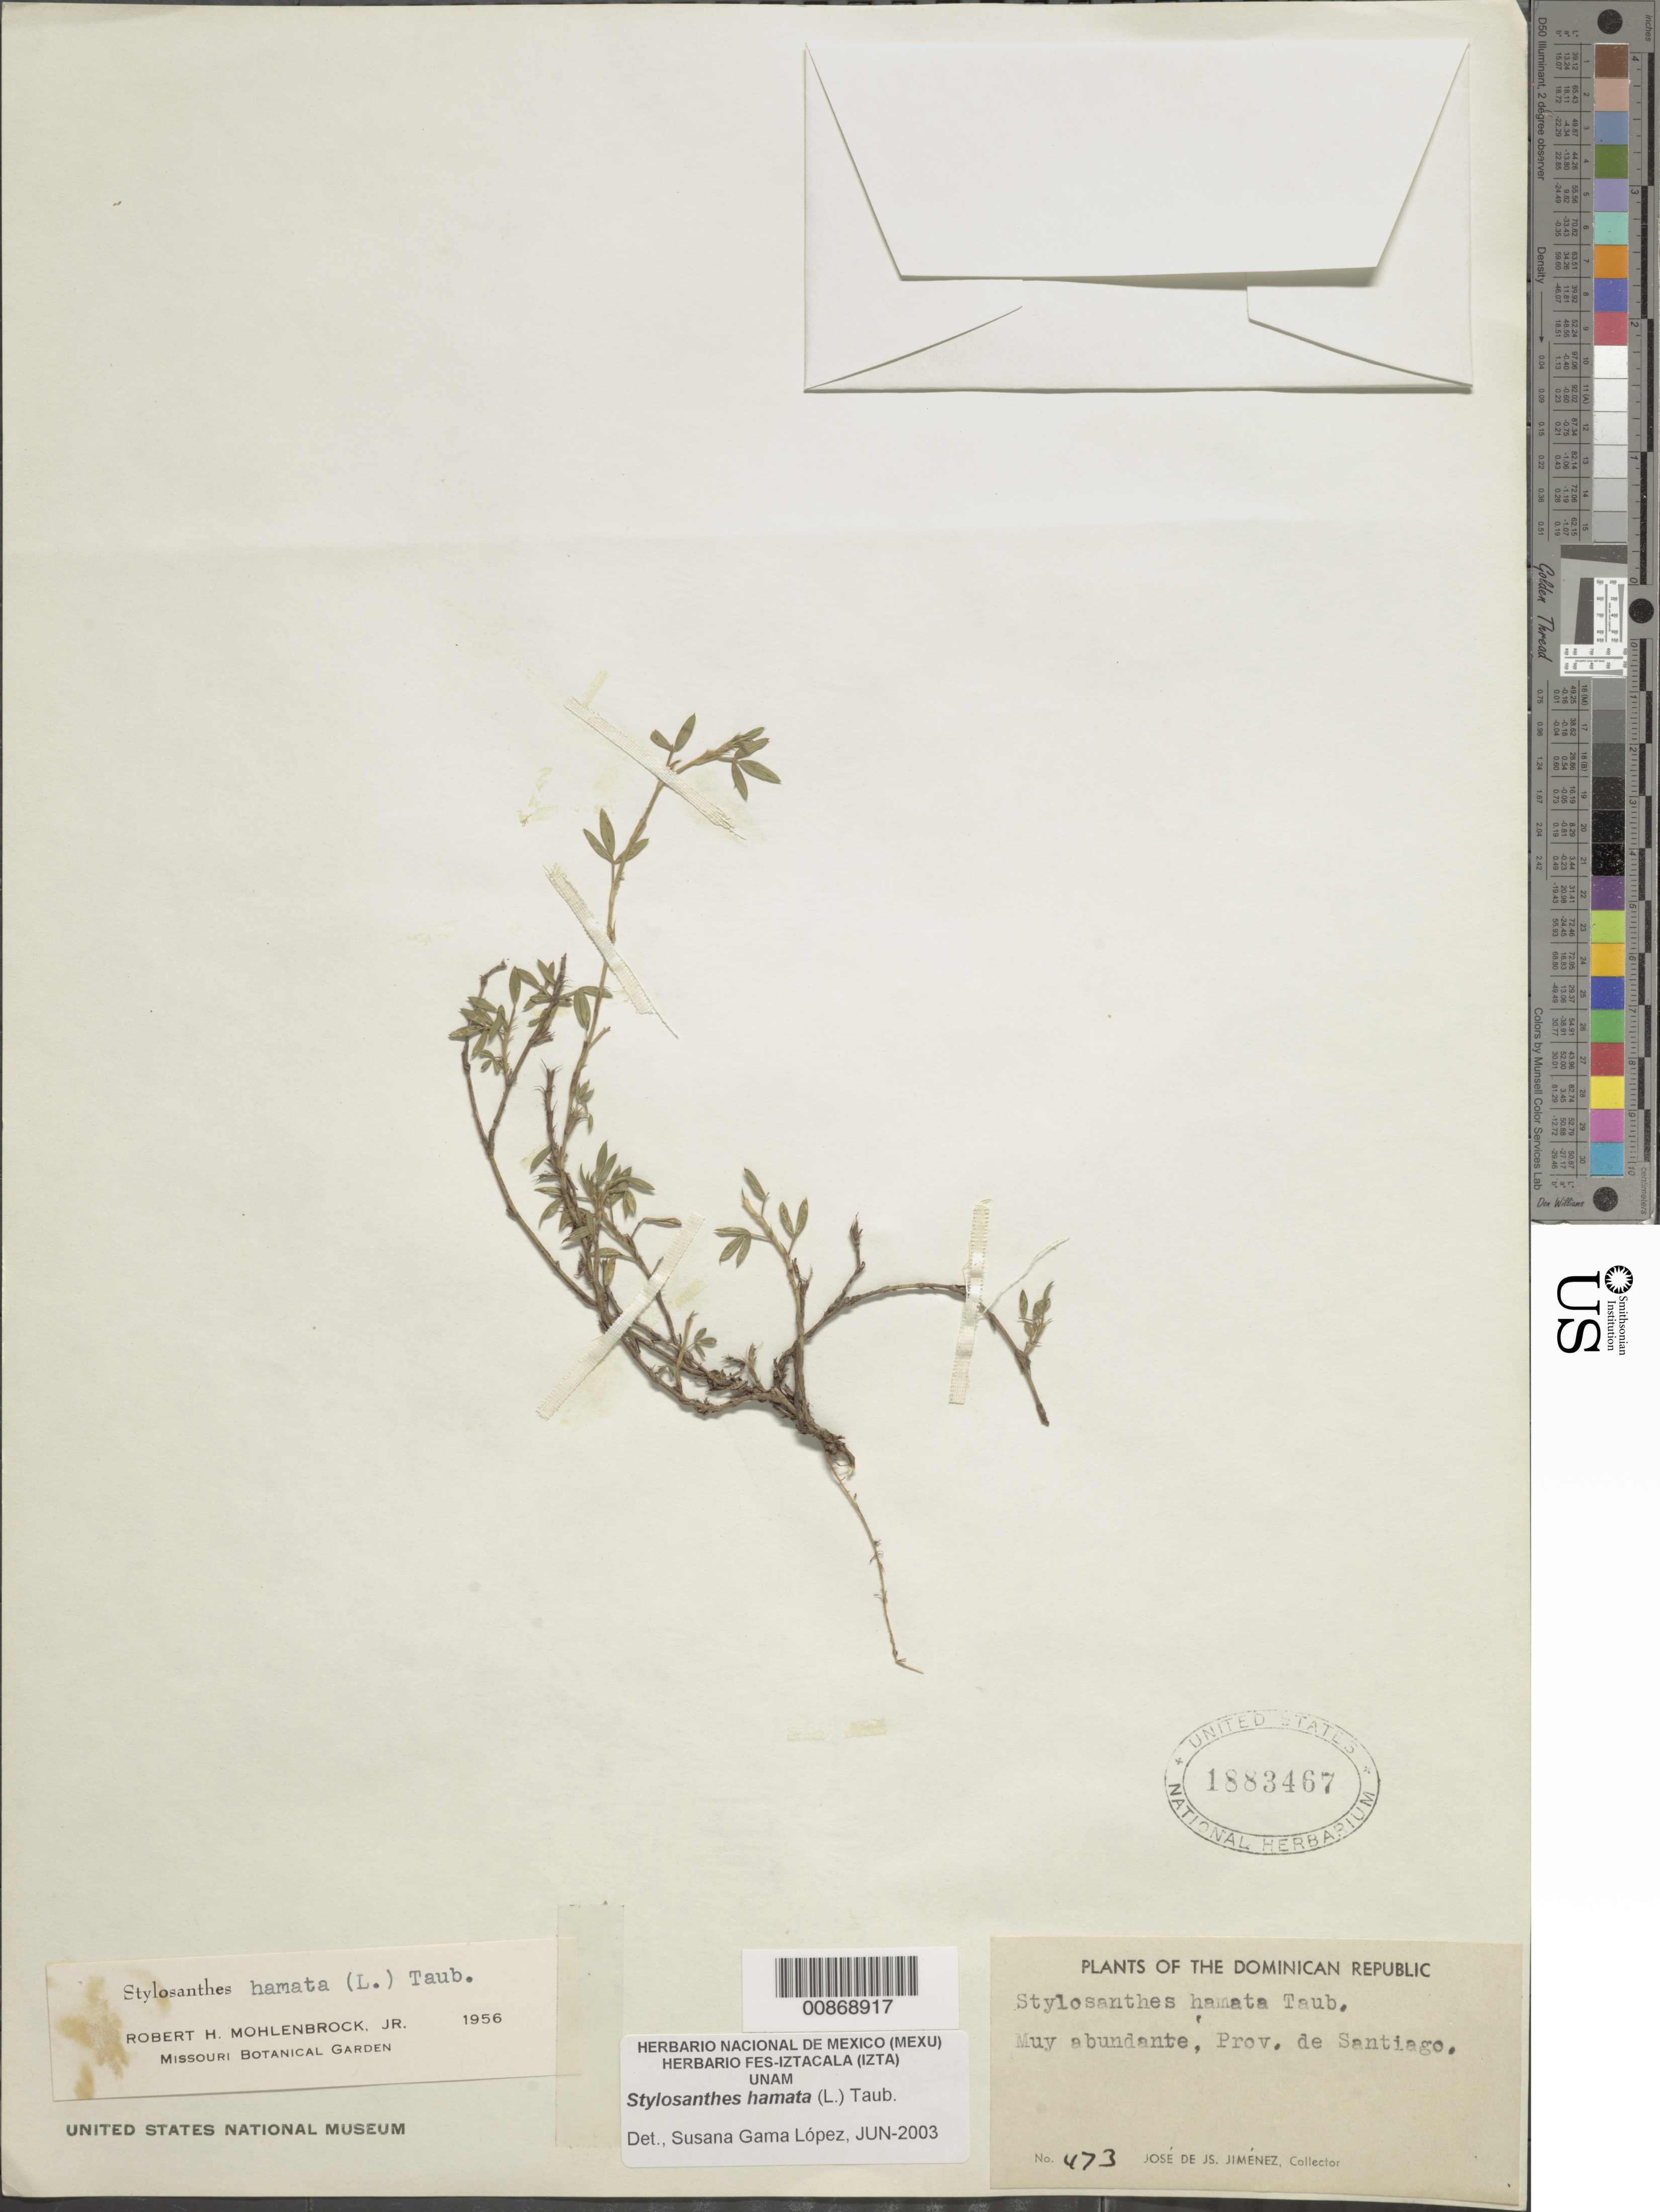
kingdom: Plantae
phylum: Tracheophyta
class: Magnoliopsida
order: Fabales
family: Fabaceae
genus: Stylosanthes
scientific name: Stylosanthes hamata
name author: (L.) Taub.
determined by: Gama López, S.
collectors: J. J. Jiménez Almonte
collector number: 473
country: Dominican Republic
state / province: Santiago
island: Hispaniola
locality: Prov. Santiago.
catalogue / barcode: US 1883467